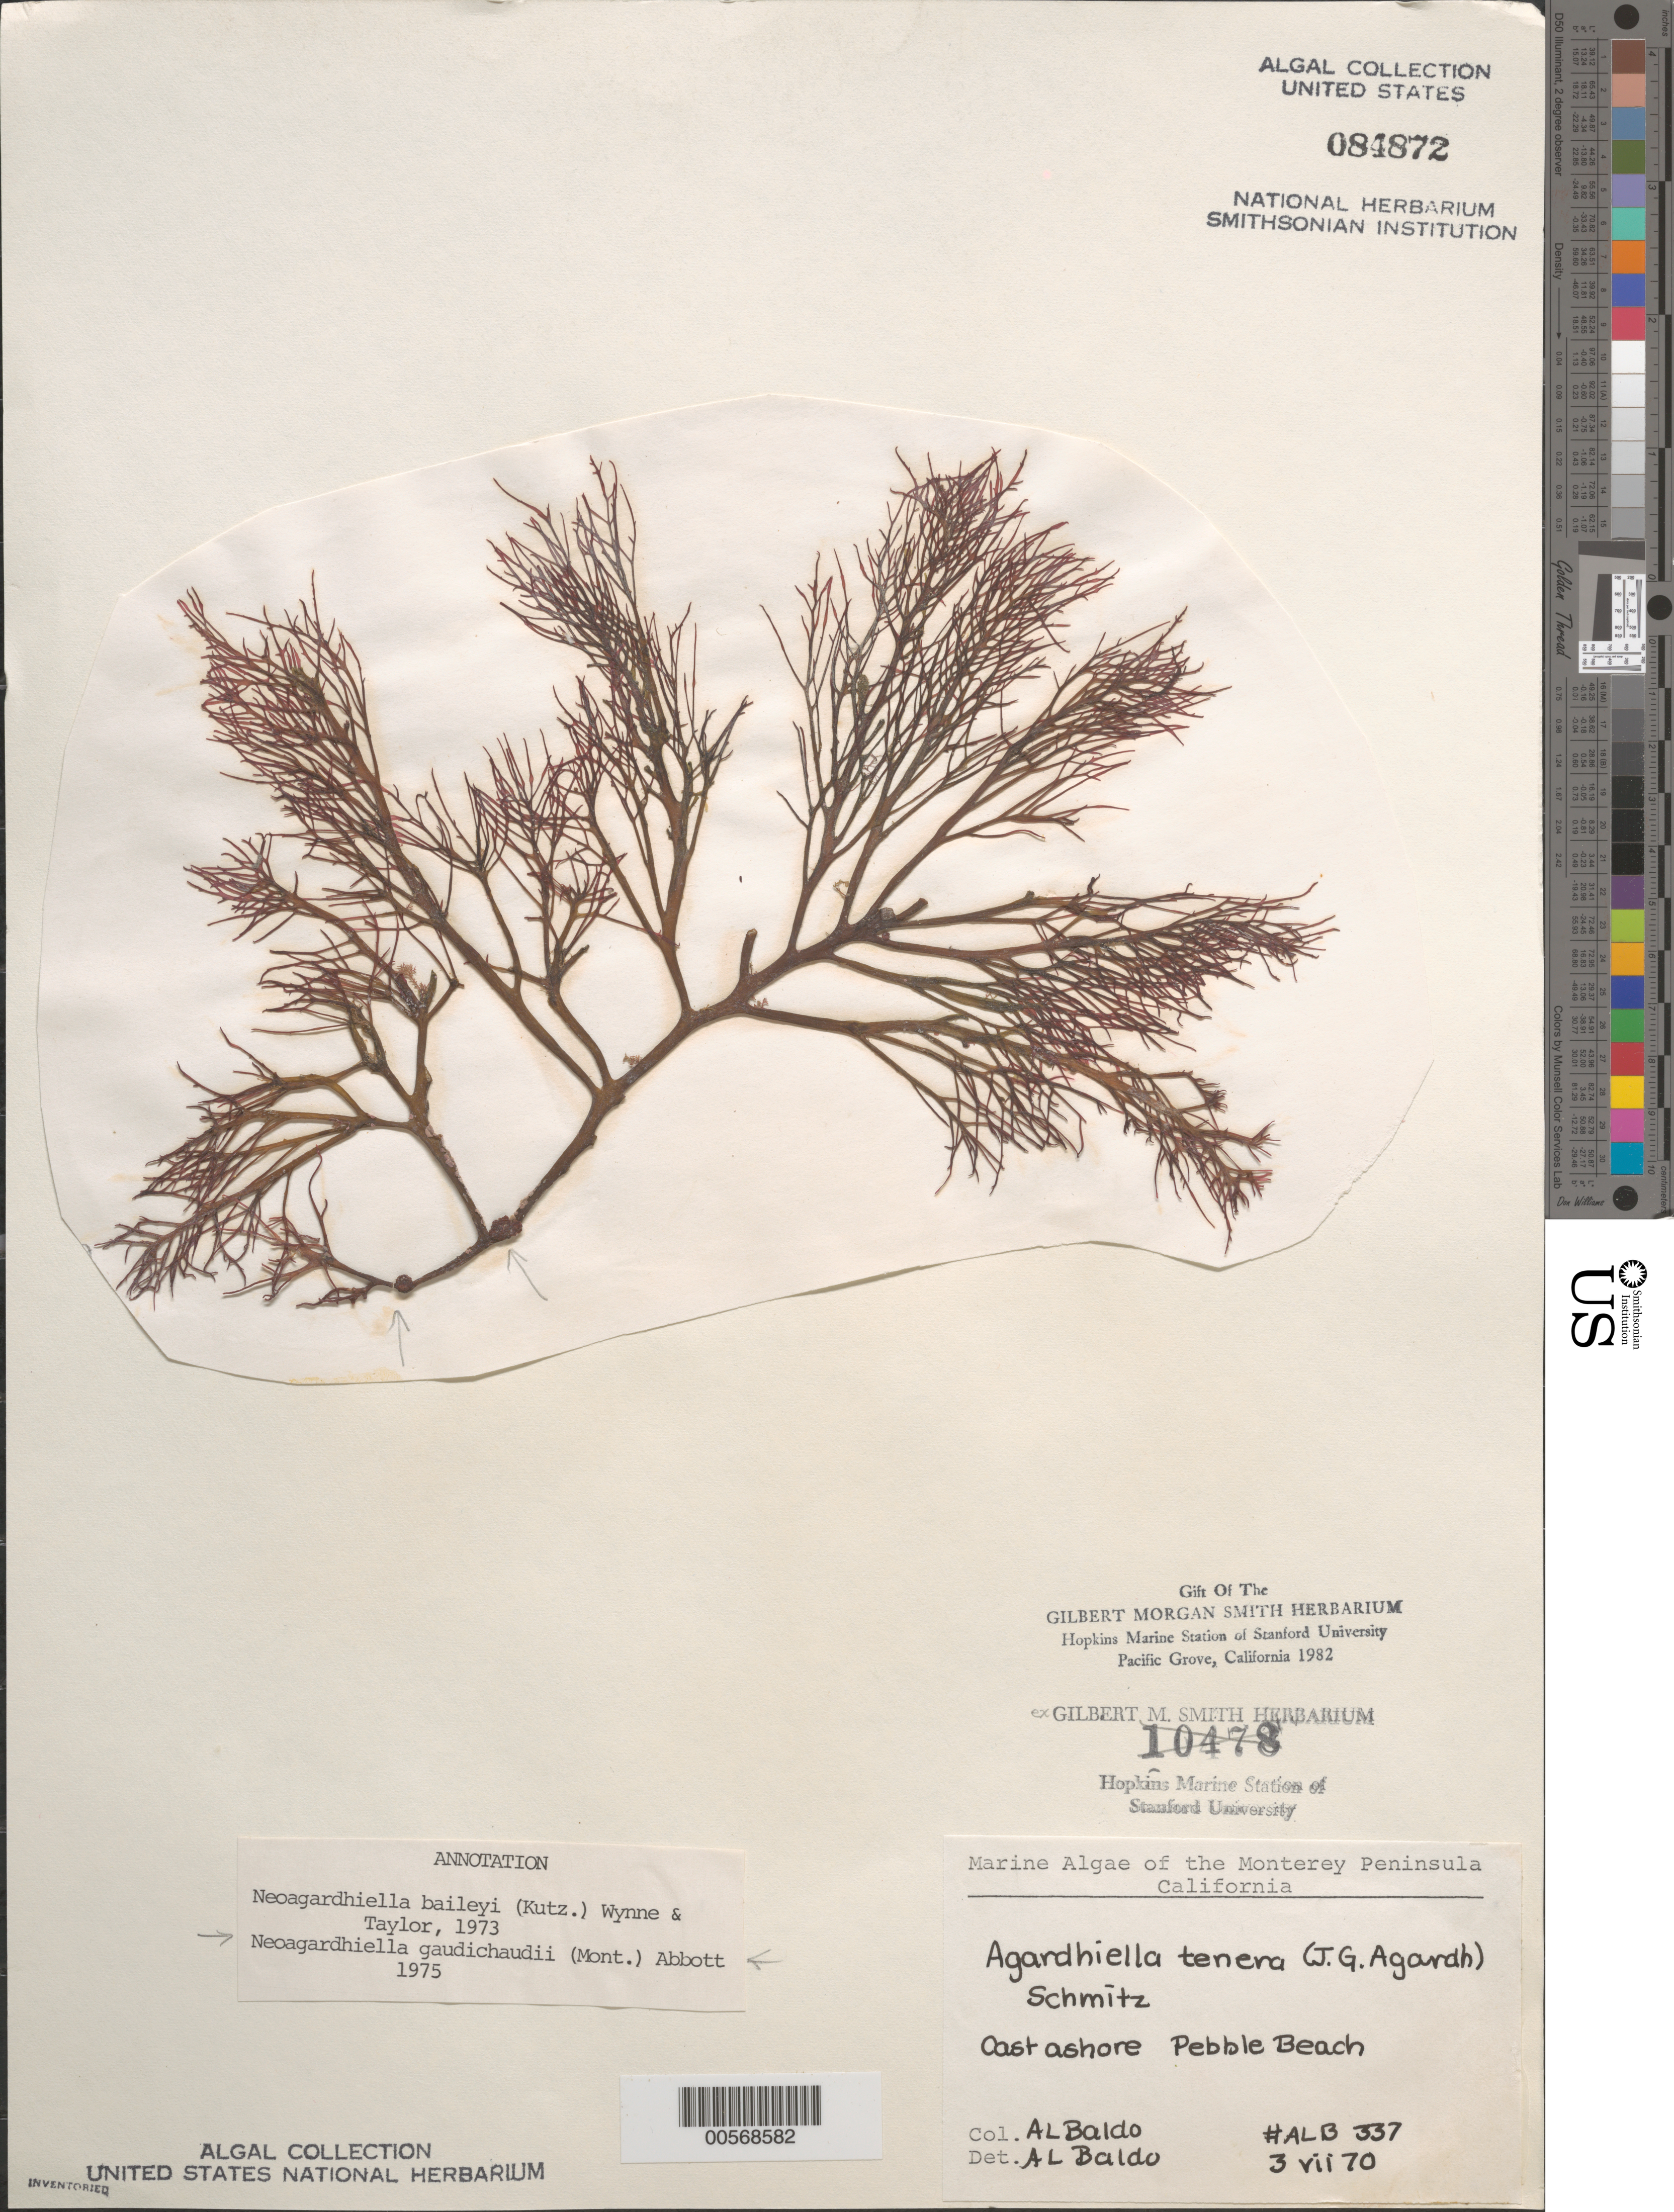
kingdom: Plantae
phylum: Rhodophyta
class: Florideophyceae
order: Gigartinales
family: Solieriaceae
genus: Sarcodiotheca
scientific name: Sarcodiotheca gaudichaudii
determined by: Algae name updating Project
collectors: A. Baldo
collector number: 337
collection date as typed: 03 Jul 1970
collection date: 1970-07-03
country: United States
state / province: California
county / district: Monterey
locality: Pebble Beach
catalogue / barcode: US 84872